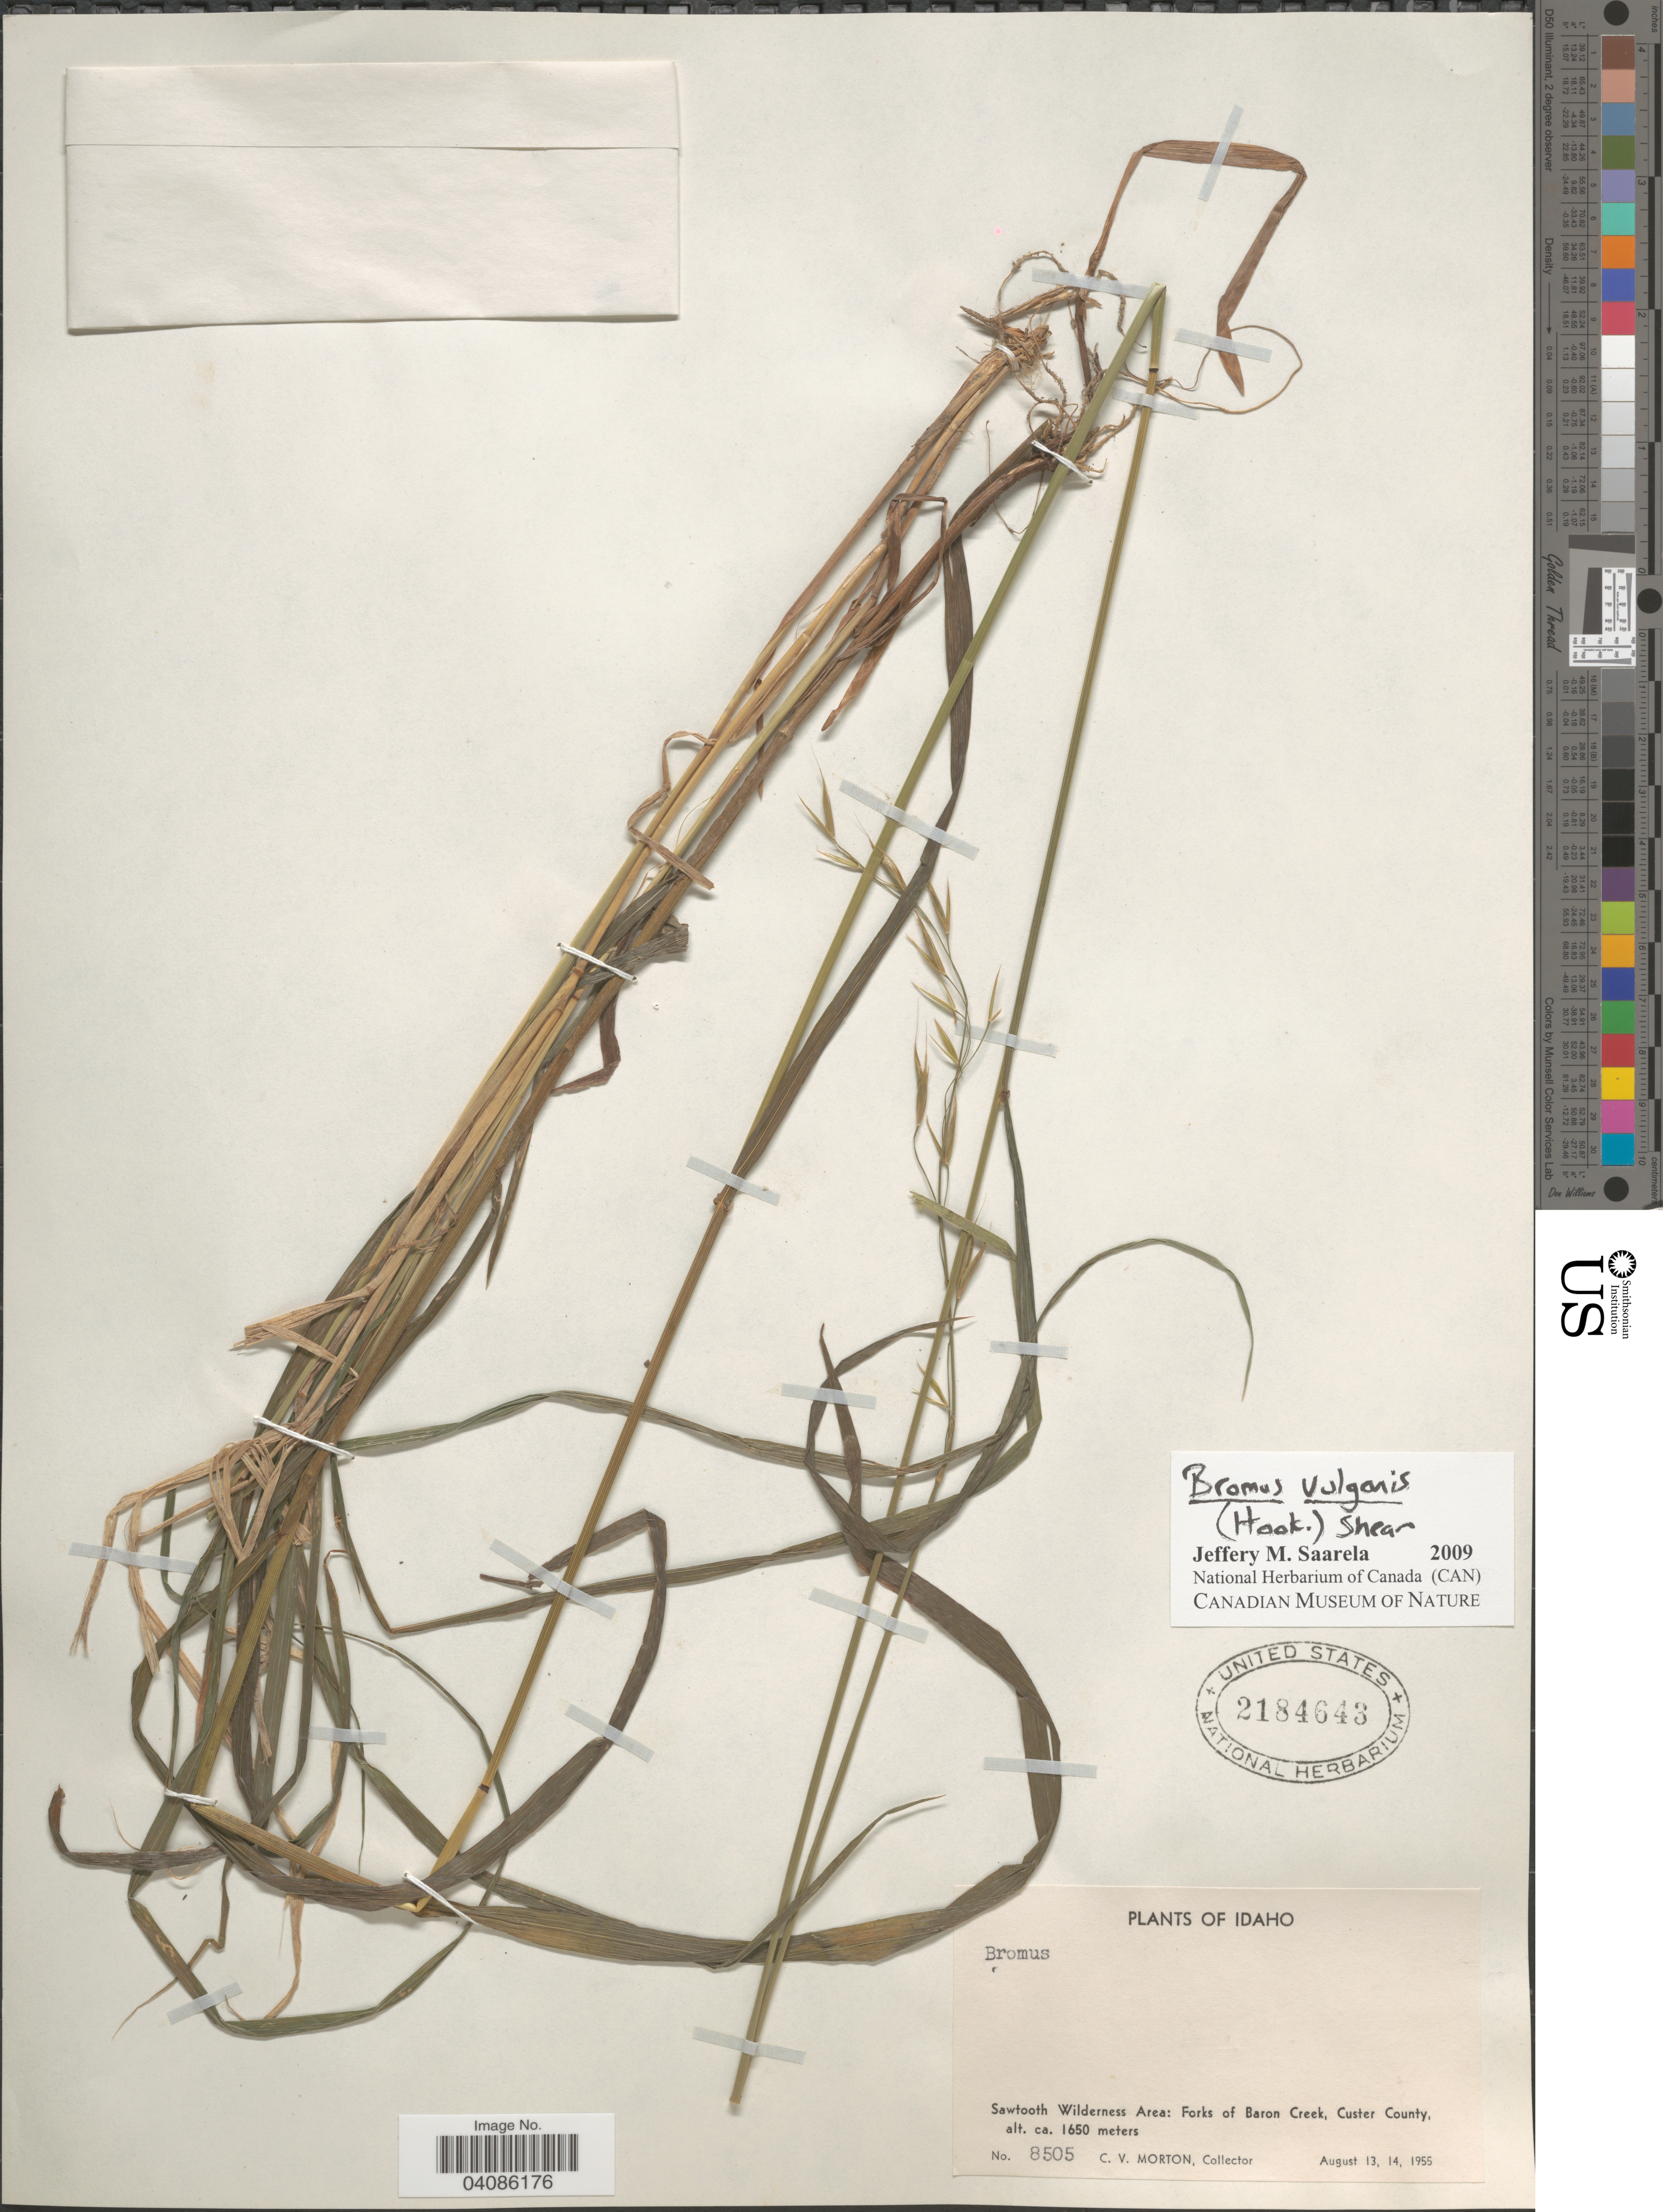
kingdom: Plantae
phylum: Tracheophyta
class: Liliopsida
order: Poales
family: Poaceae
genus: Bromus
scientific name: Bromus texensis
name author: (Shear) Hitchc.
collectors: C. V. Morton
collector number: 8505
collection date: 1955-08-13/1955-08-14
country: United States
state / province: Idaho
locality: Sawtooth Wilderness Area: Forks of Baron Creek, Custer County.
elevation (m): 1650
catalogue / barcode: US 2184643